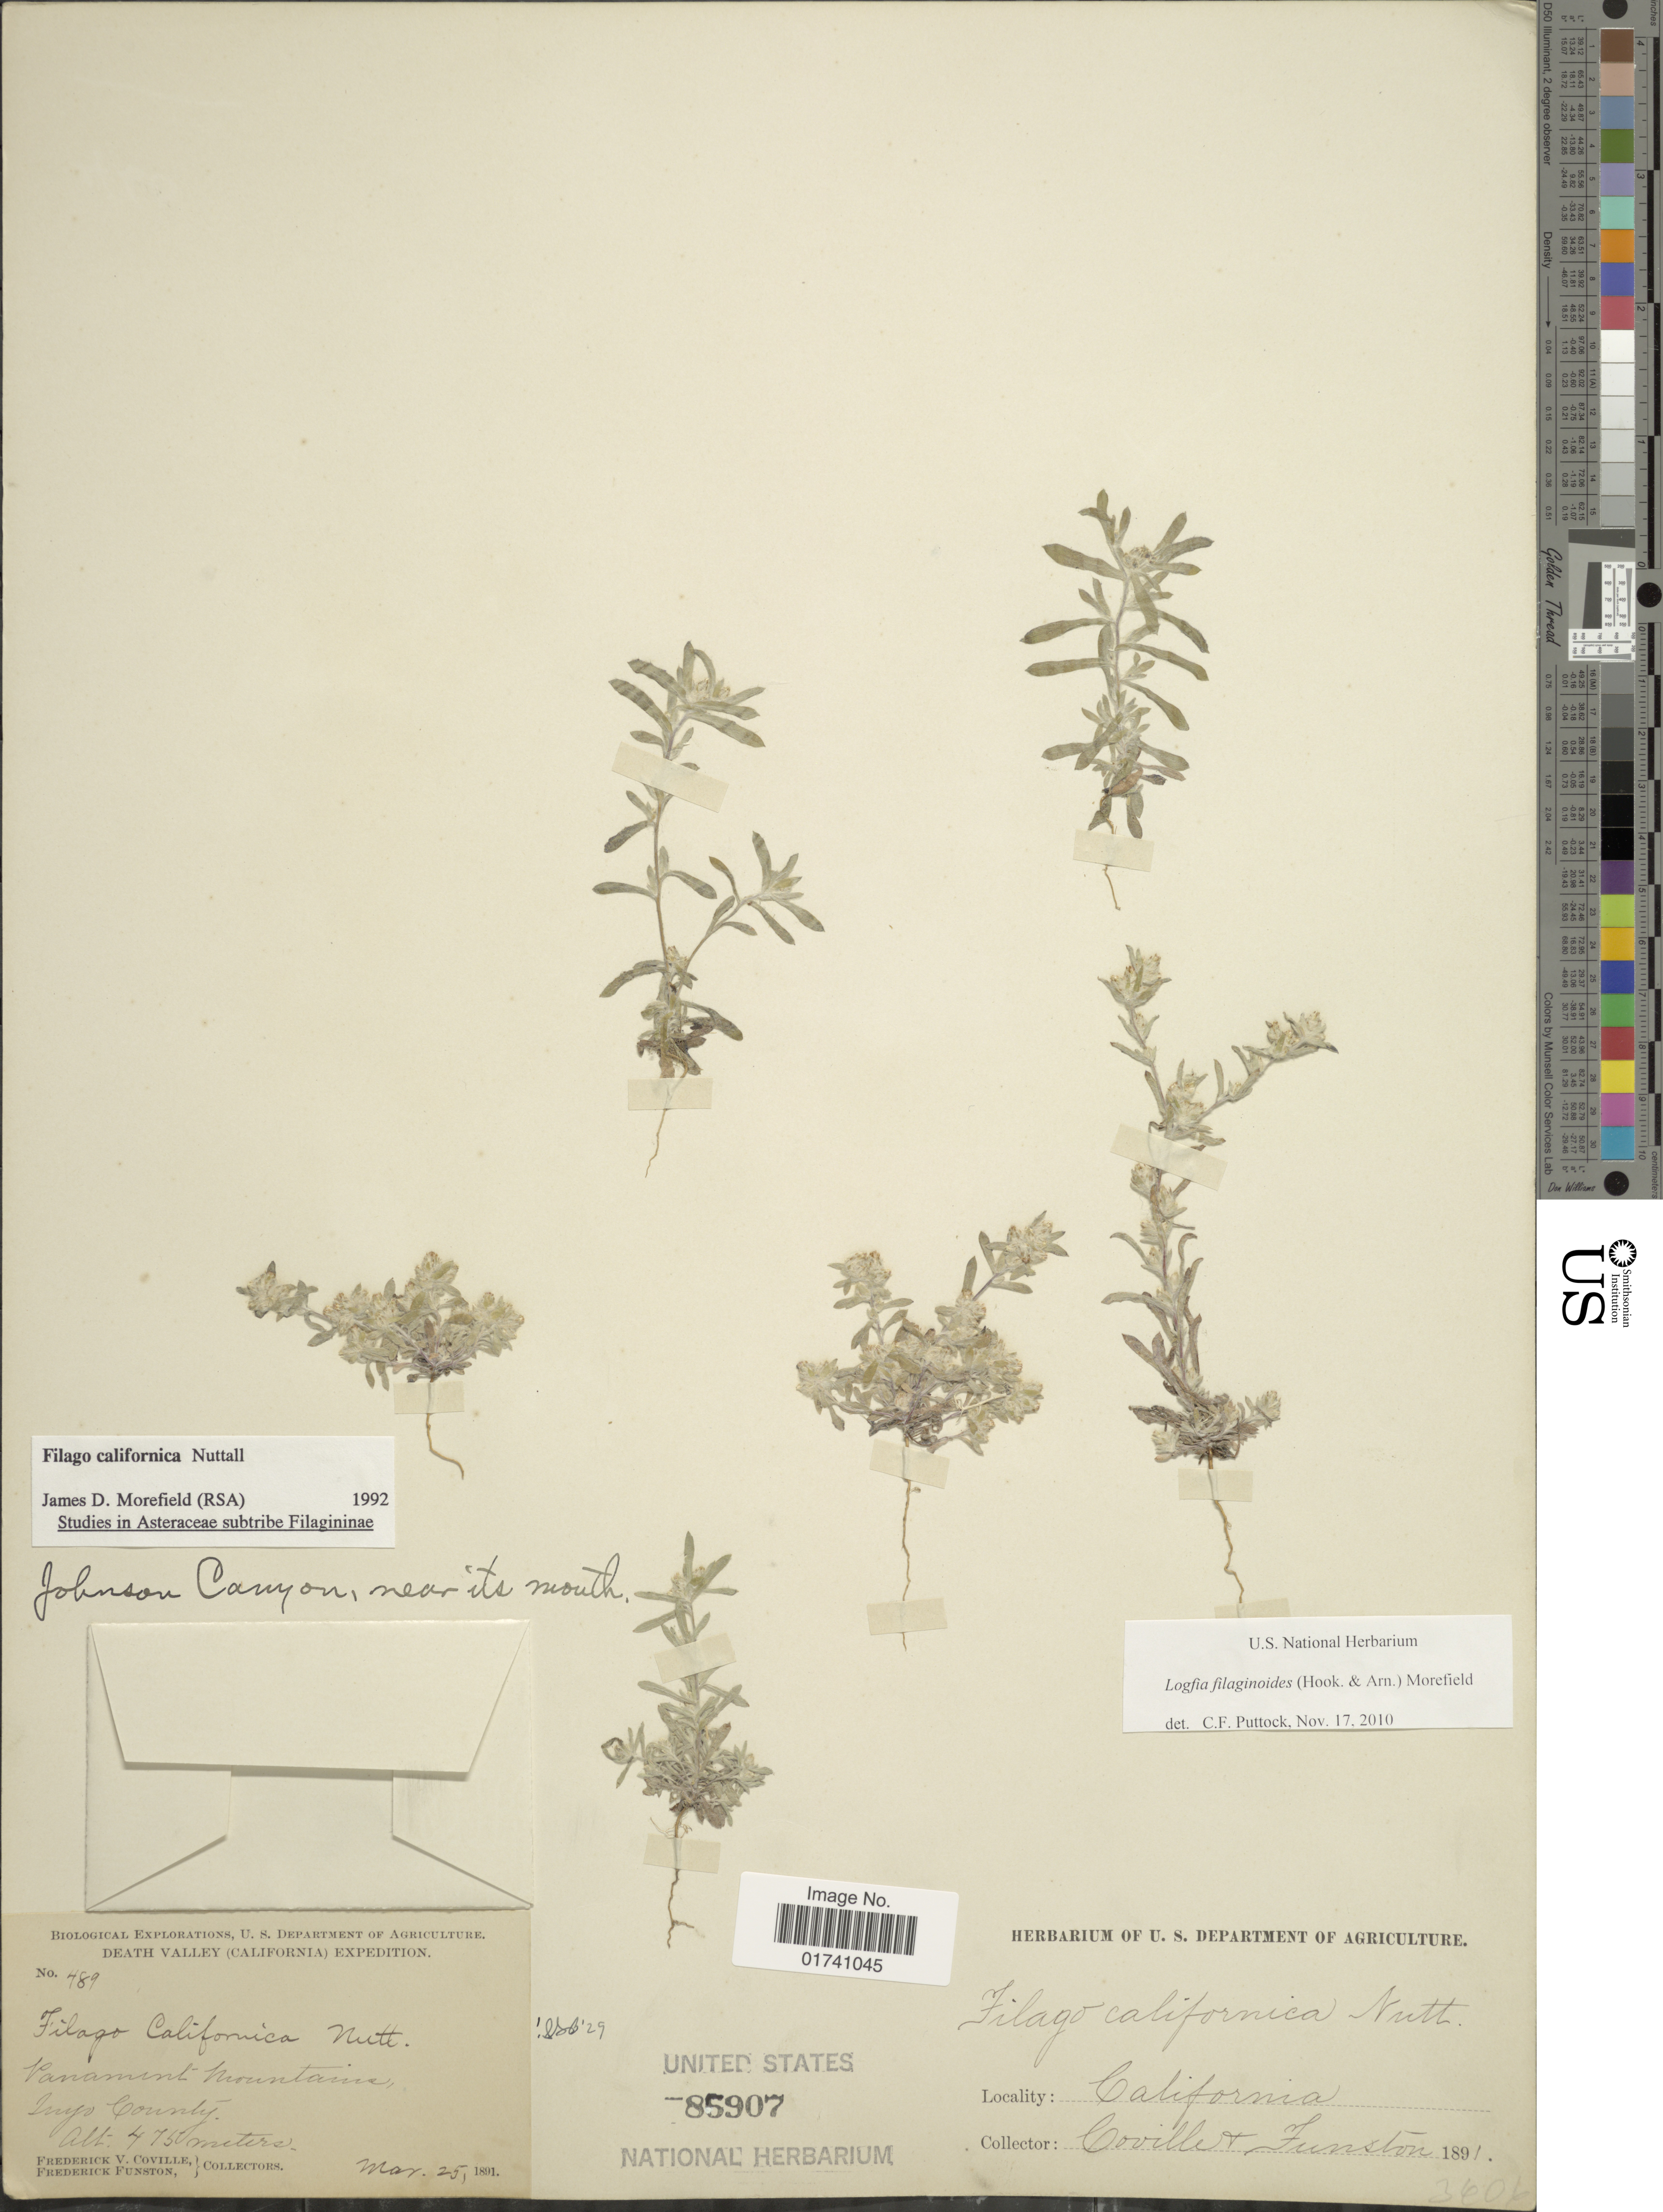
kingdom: Plantae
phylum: Tracheophyta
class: Magnoliopsida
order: Asterales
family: Asteraceae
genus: Logfia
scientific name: Logfia filaginoides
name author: (Hook. & Arn.) Morefield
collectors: F. Funston & F. V. Coville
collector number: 489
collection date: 1891-03-25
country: United States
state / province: California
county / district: Inyo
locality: Panamint Mountains. Inyo County.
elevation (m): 4750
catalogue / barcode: US 85907